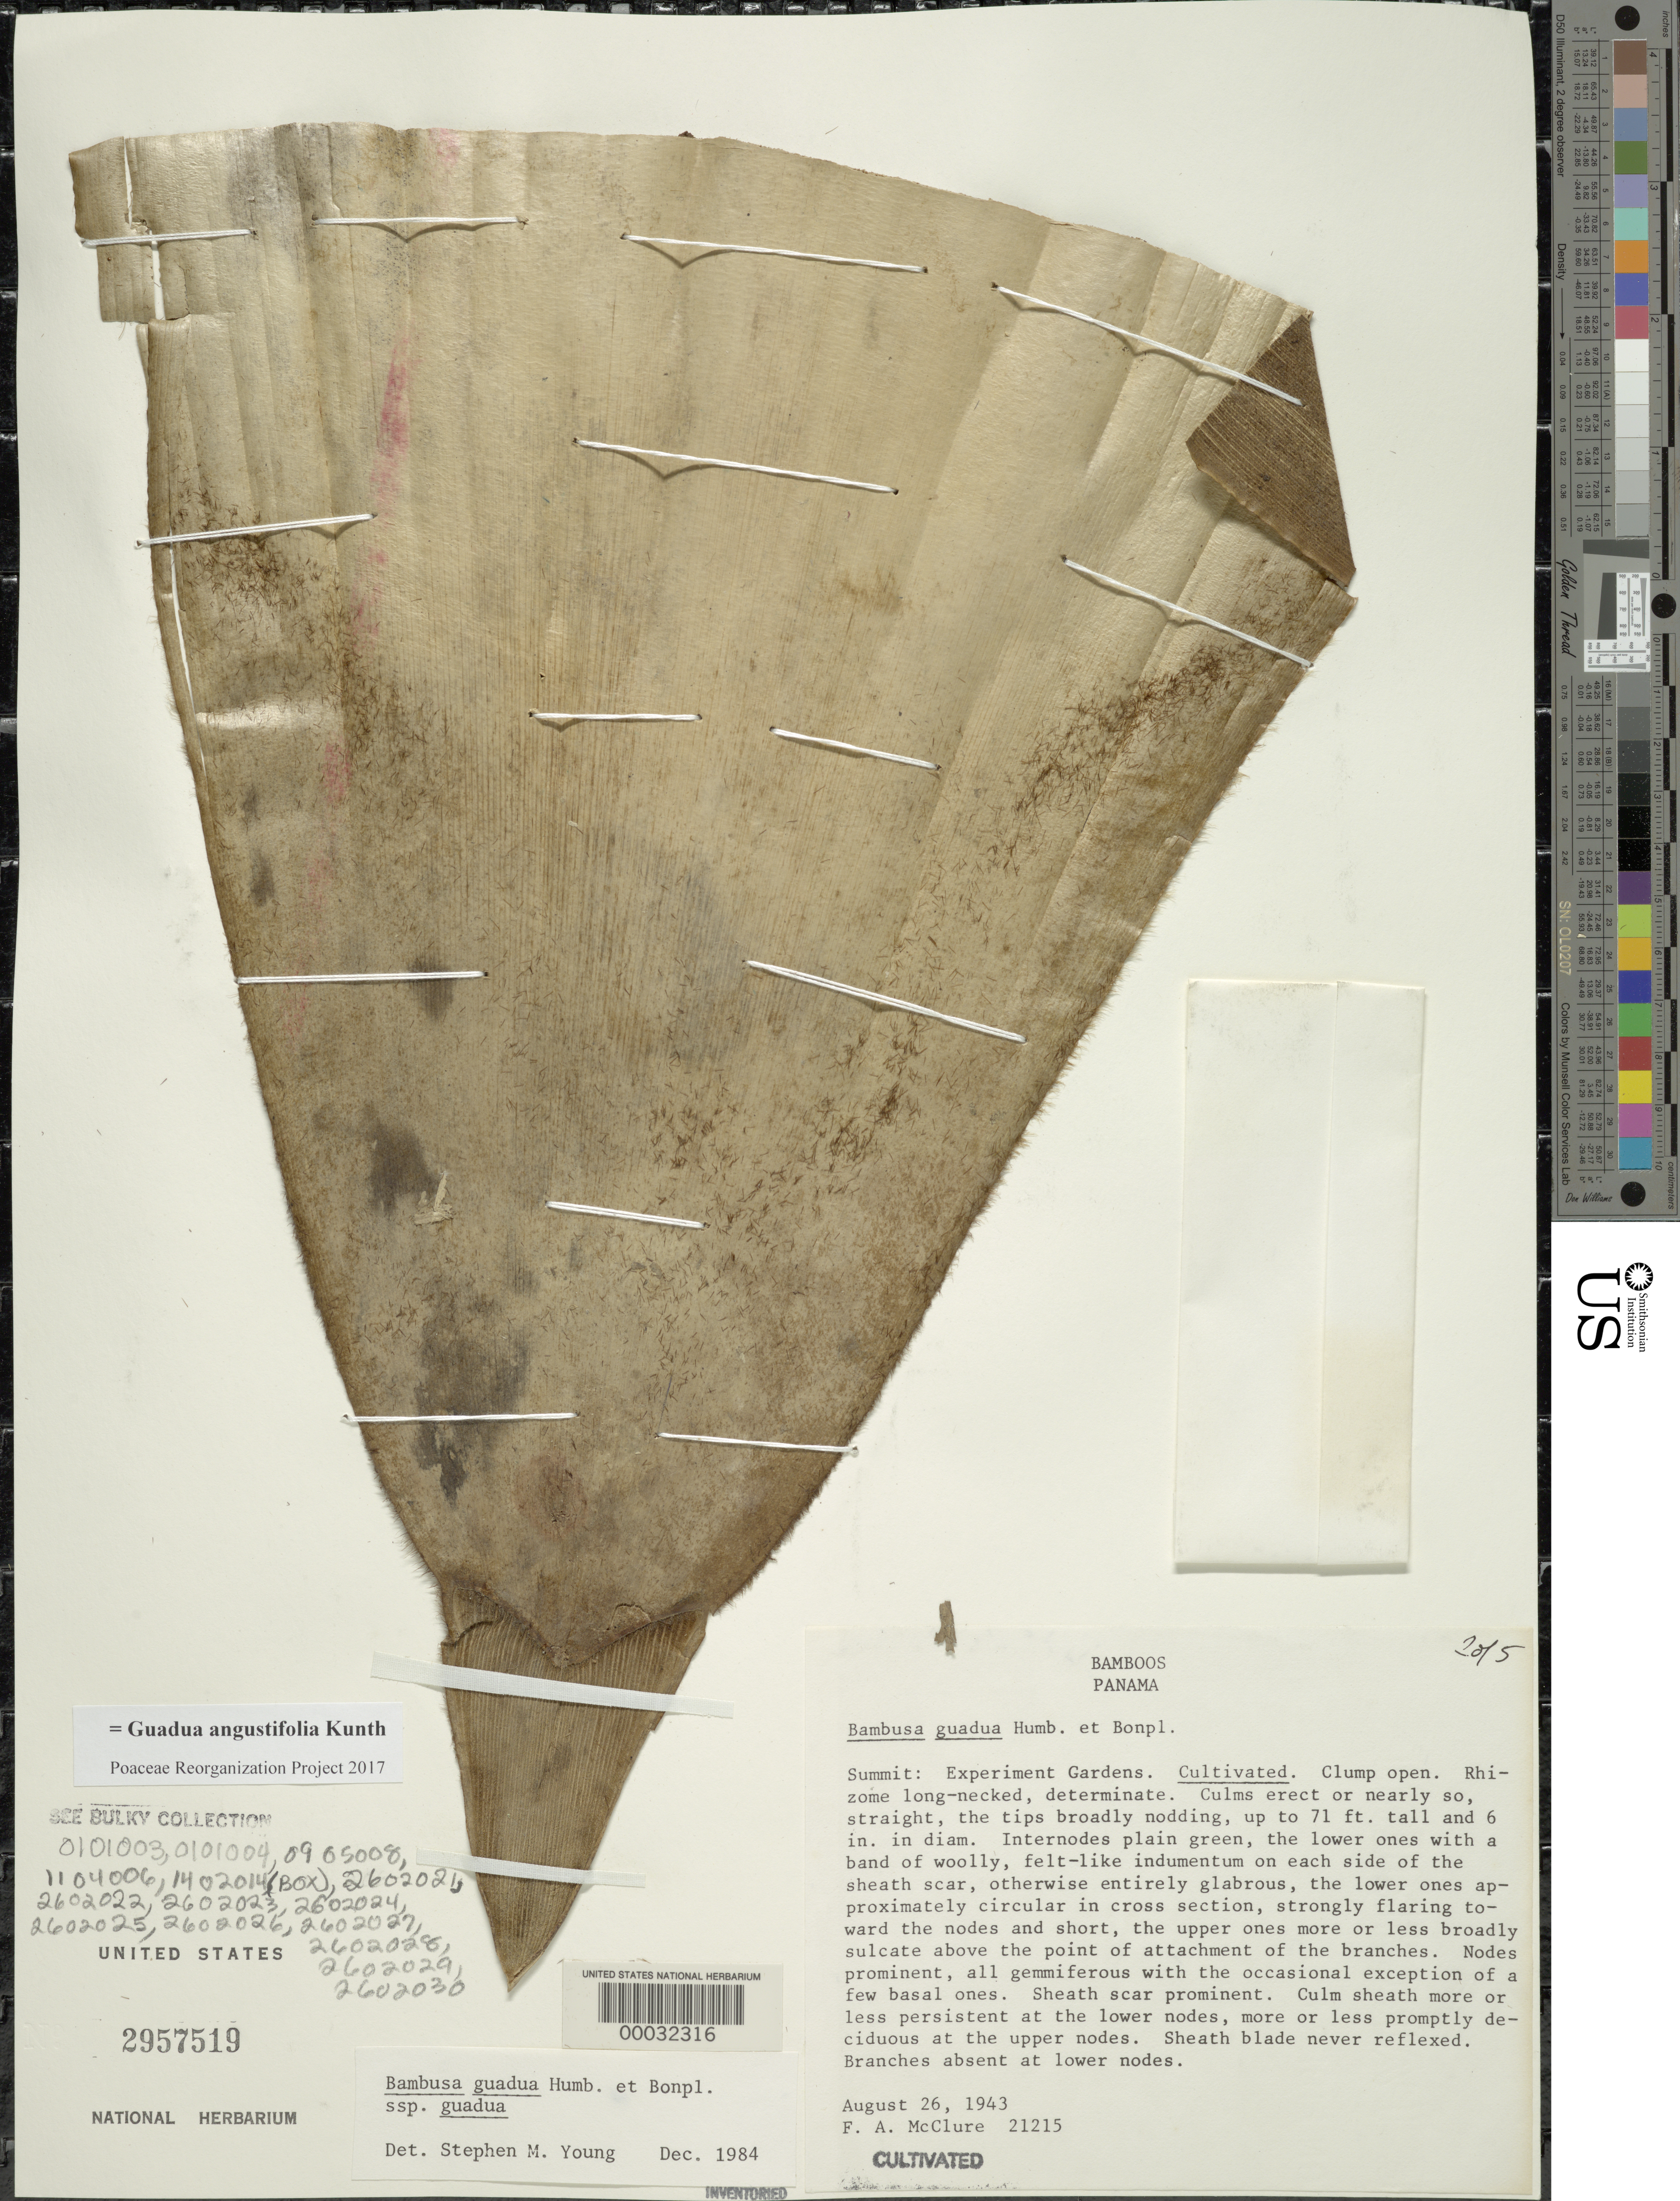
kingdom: Plantae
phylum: Tracheophyta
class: Liliopsida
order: Poales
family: Poaceae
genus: Guadua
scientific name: Guadua angustifolia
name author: Kunth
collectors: F. A. McClure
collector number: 21215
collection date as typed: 26 Aug 1943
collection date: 1943-08-26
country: Panama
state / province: Panamá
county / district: Canal Zone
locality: Experimental Gardens, Summit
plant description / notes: See set of twelve sheets and bulky objects as well.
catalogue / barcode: US 2957519